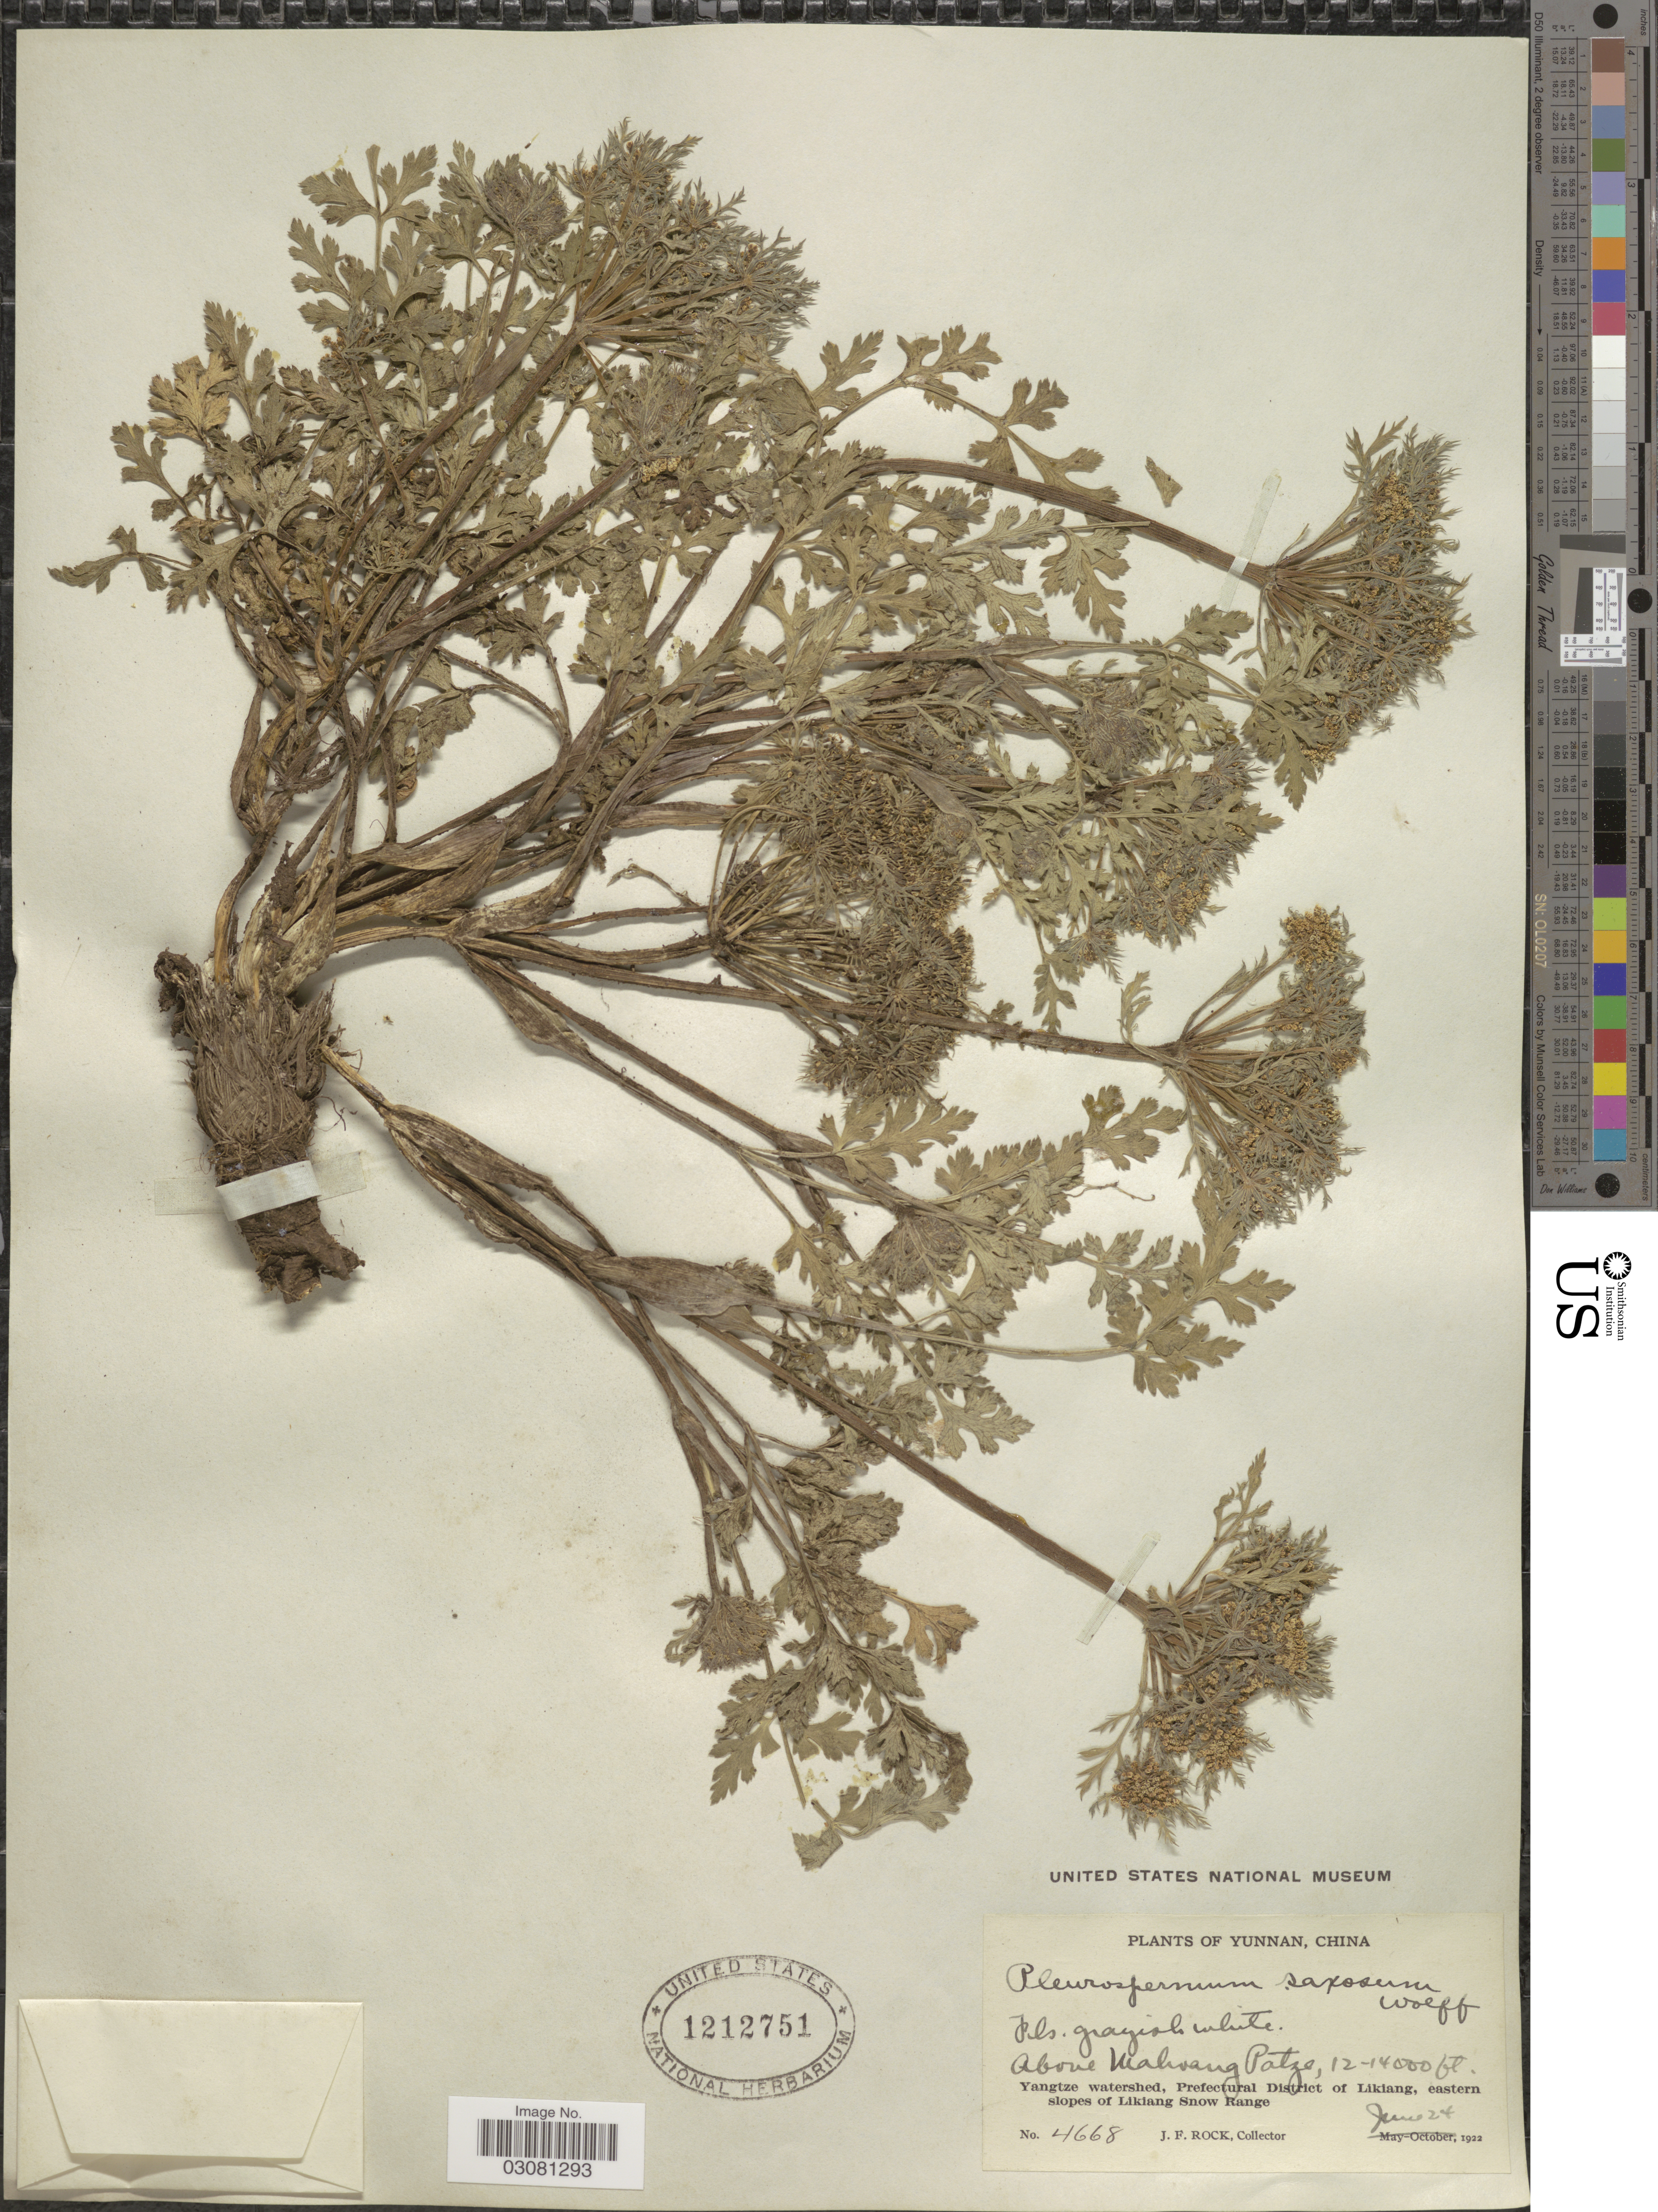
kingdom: Plantae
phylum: Tracheophyta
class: Magnoliopsida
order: Apiales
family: Apiaceae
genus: Pleurospermum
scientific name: Pleurospermum saxosum H. Wolff sp. nov. ined.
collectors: J. Rock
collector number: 4668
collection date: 1922-06-24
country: China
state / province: Yunnan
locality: Above Mahoang Patze. Yangtze watershed, Prefectural District of Likiang, eastern slopes of Likiang Snow Range.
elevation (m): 3658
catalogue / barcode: US 1212751